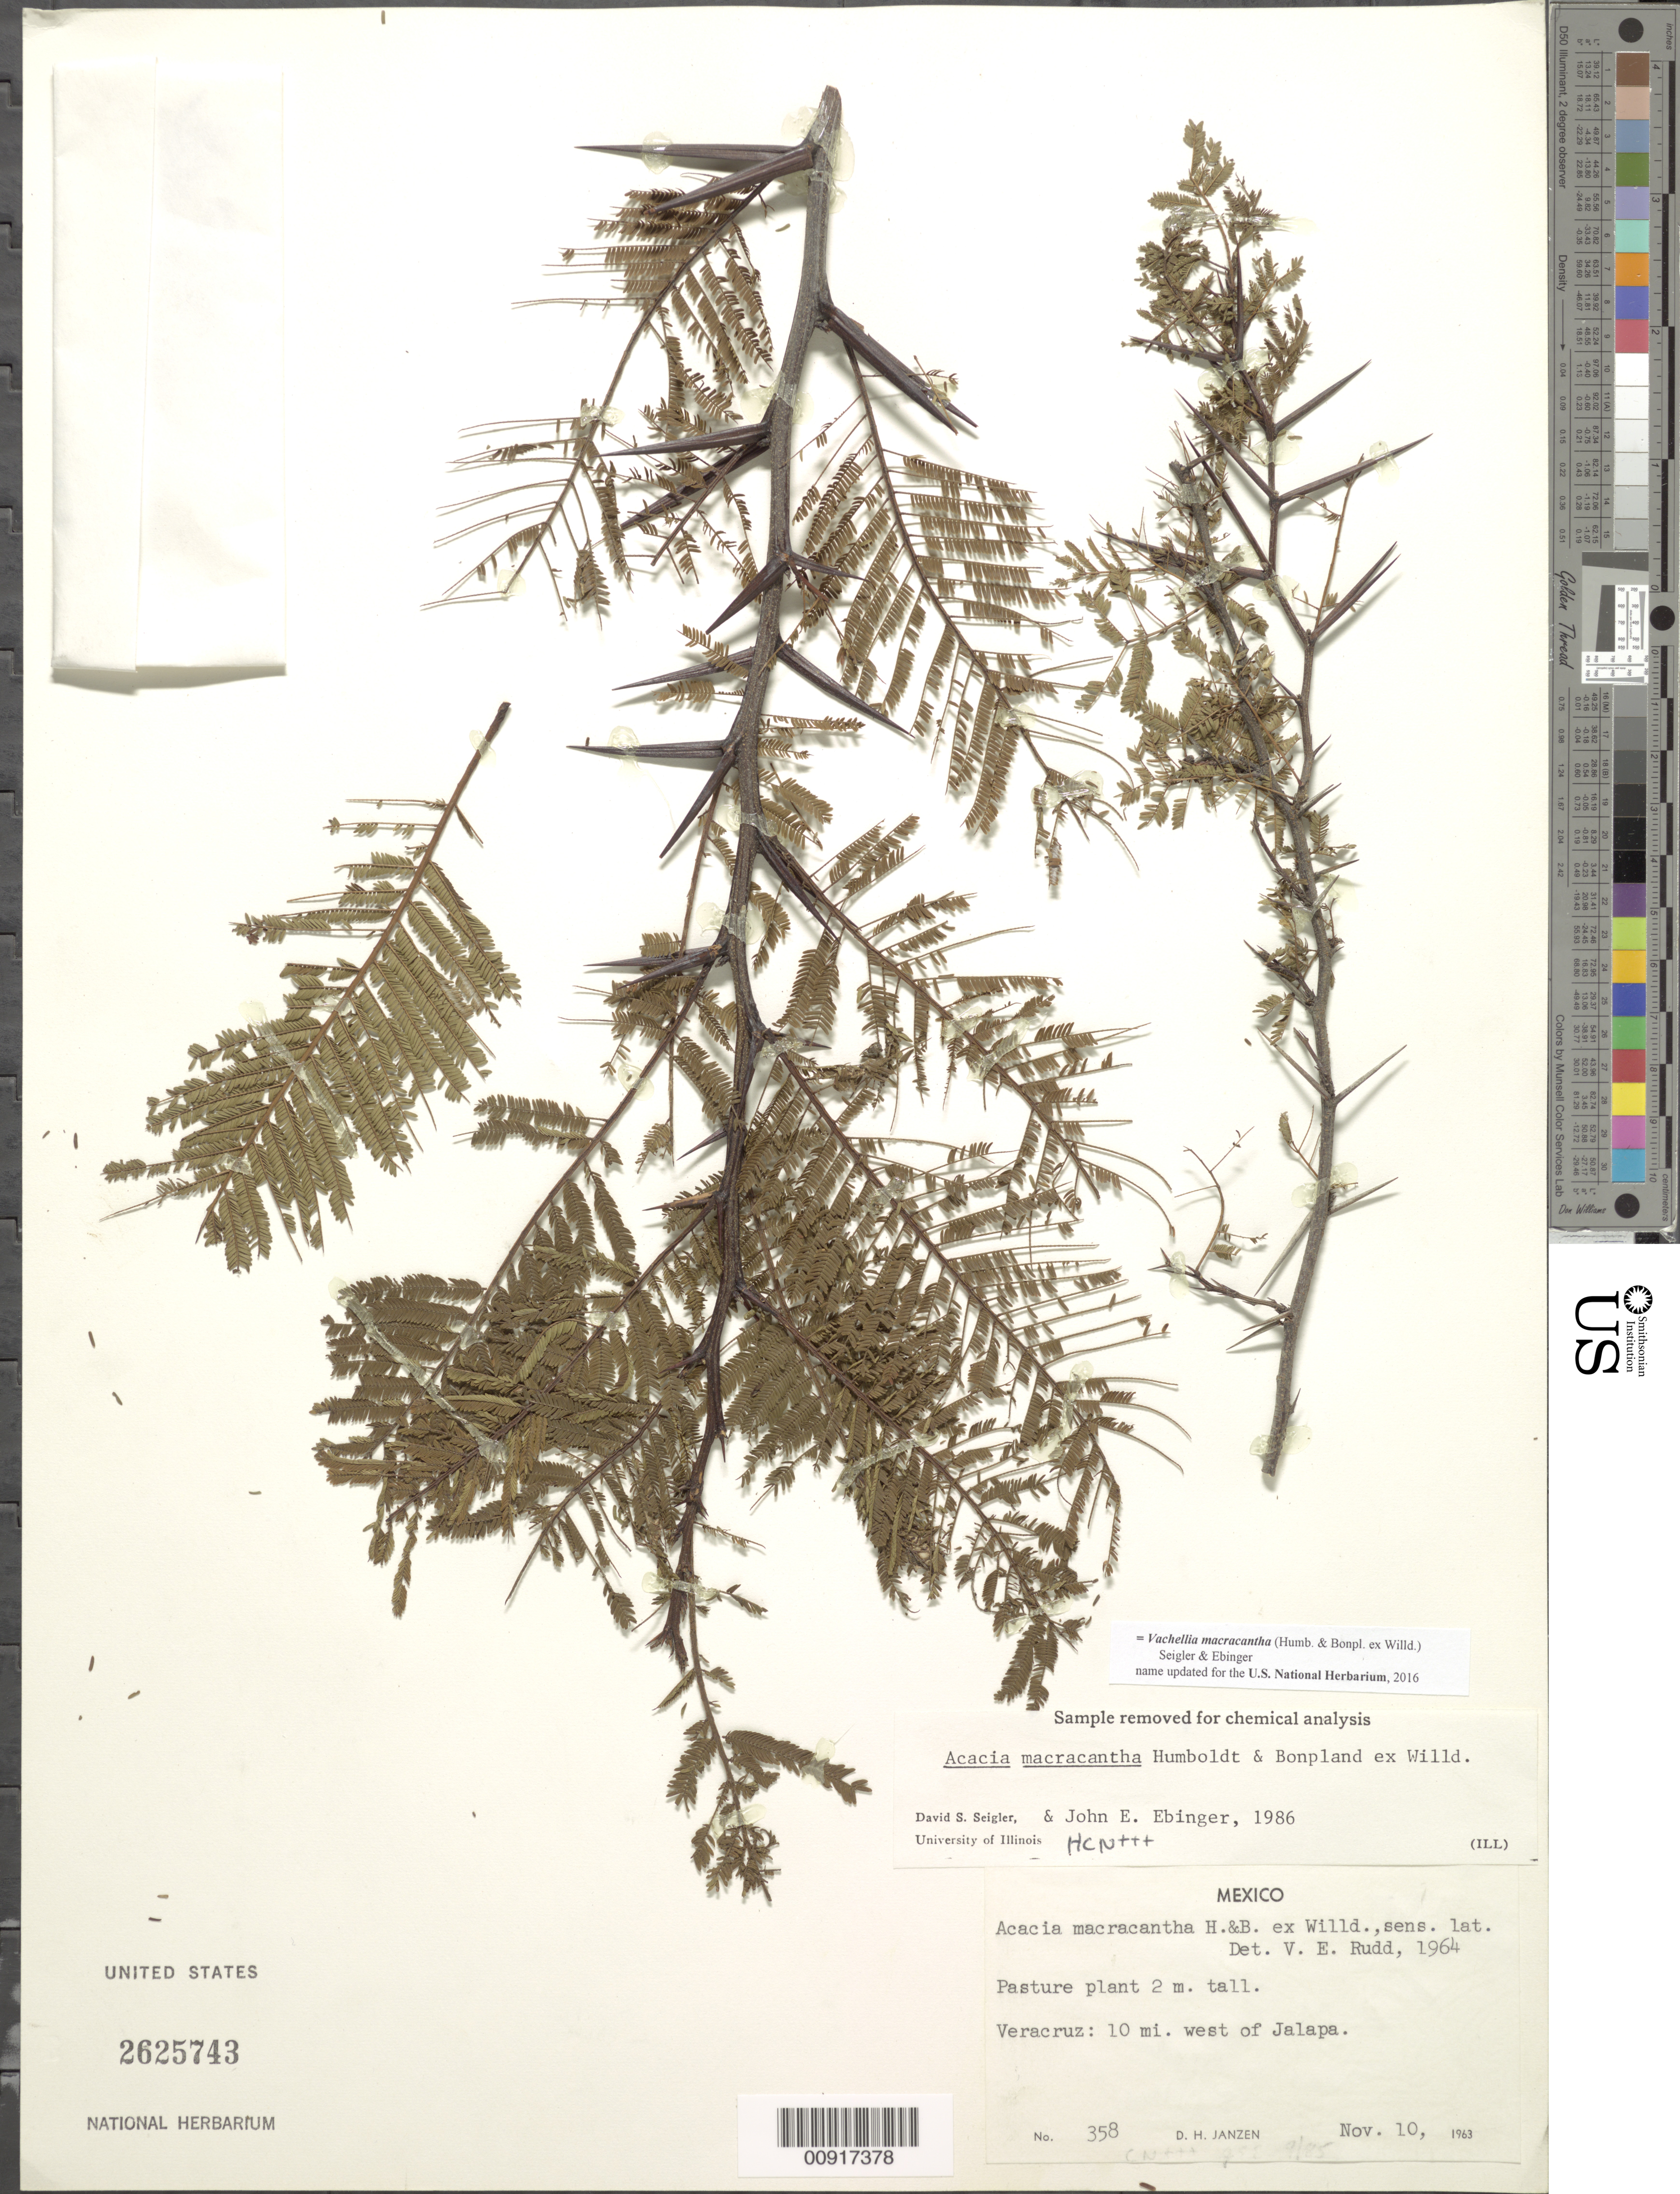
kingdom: Plantae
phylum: Tracheophyta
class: Magnoliopsida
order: Fabales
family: Fabaceae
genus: Vachellia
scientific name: Vachellia macracantha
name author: (Humb. & Bonpl. ex Willd.) Seigler & Ebinger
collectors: D. Janzen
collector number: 358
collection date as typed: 10 Nov 1963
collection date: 1963-11-10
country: Mexico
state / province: Veracruz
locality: Veracruz: 10 mi. west of Jalapa.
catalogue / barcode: US 2625743